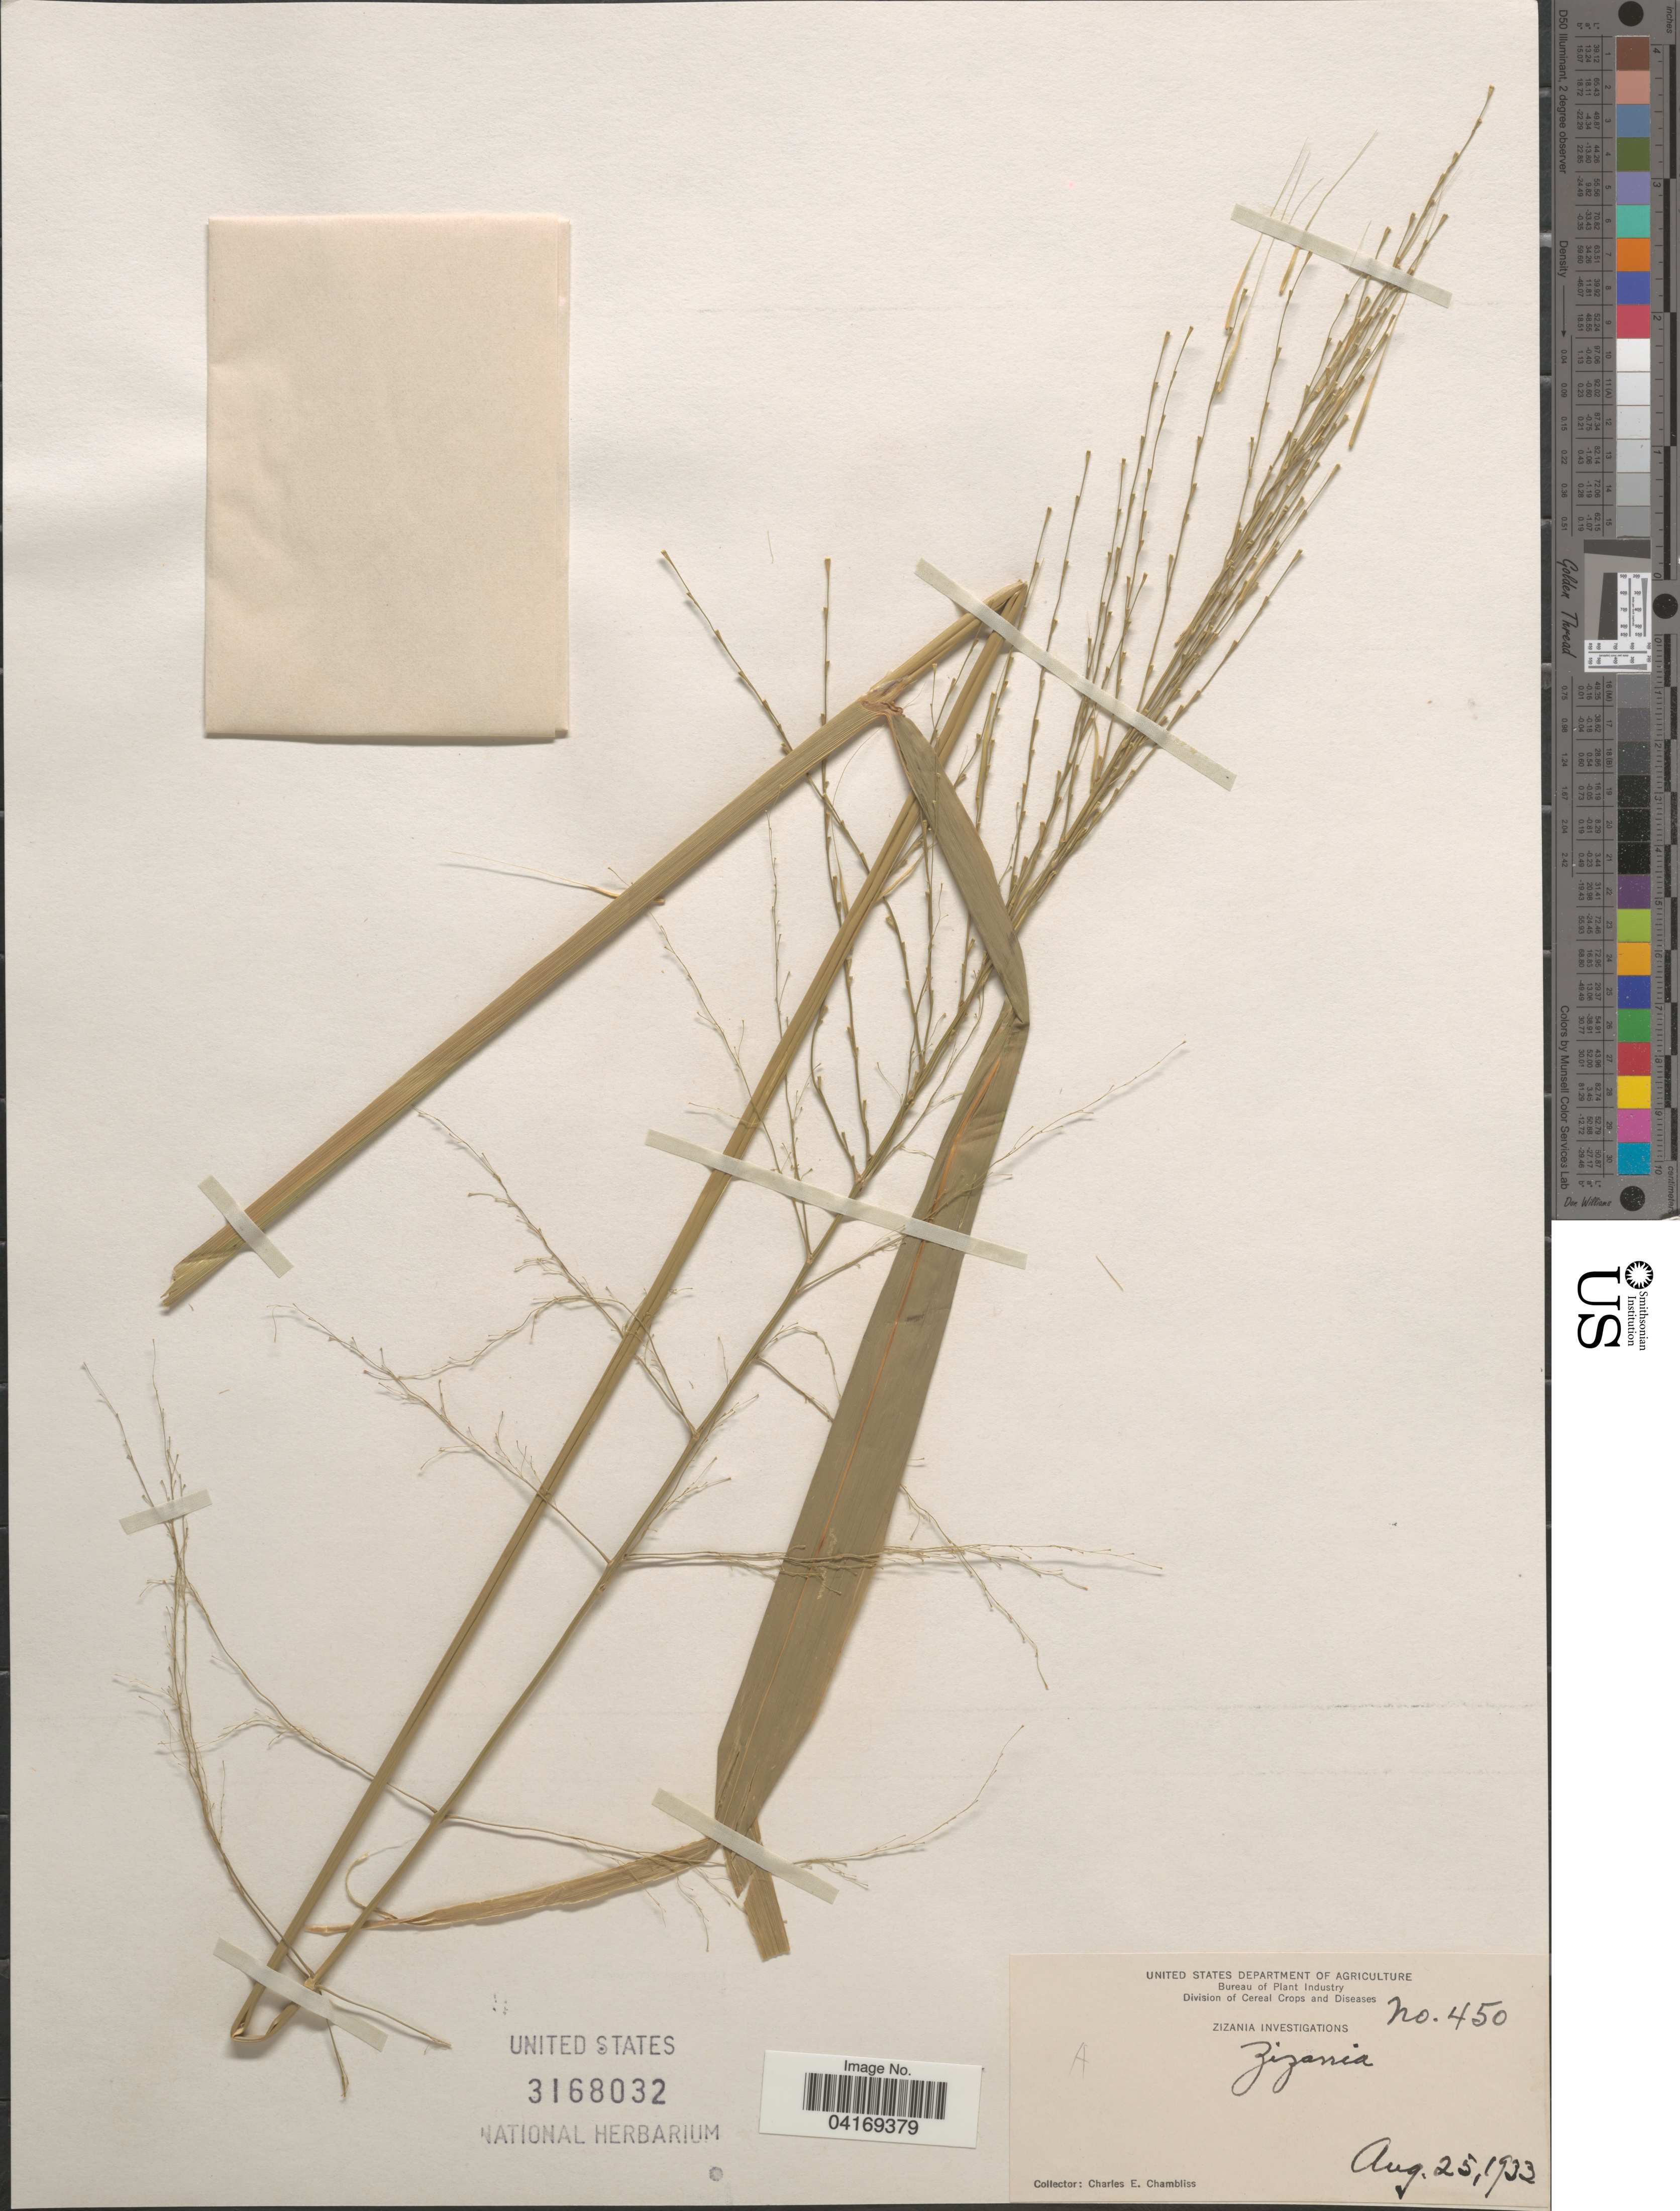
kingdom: Plantae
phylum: Tracheophyta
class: Liliopsida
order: Poales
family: Poaceae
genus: Zizania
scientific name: Zizania sp.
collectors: C. Chambliss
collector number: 450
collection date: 1933-08-25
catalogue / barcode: US 3168032